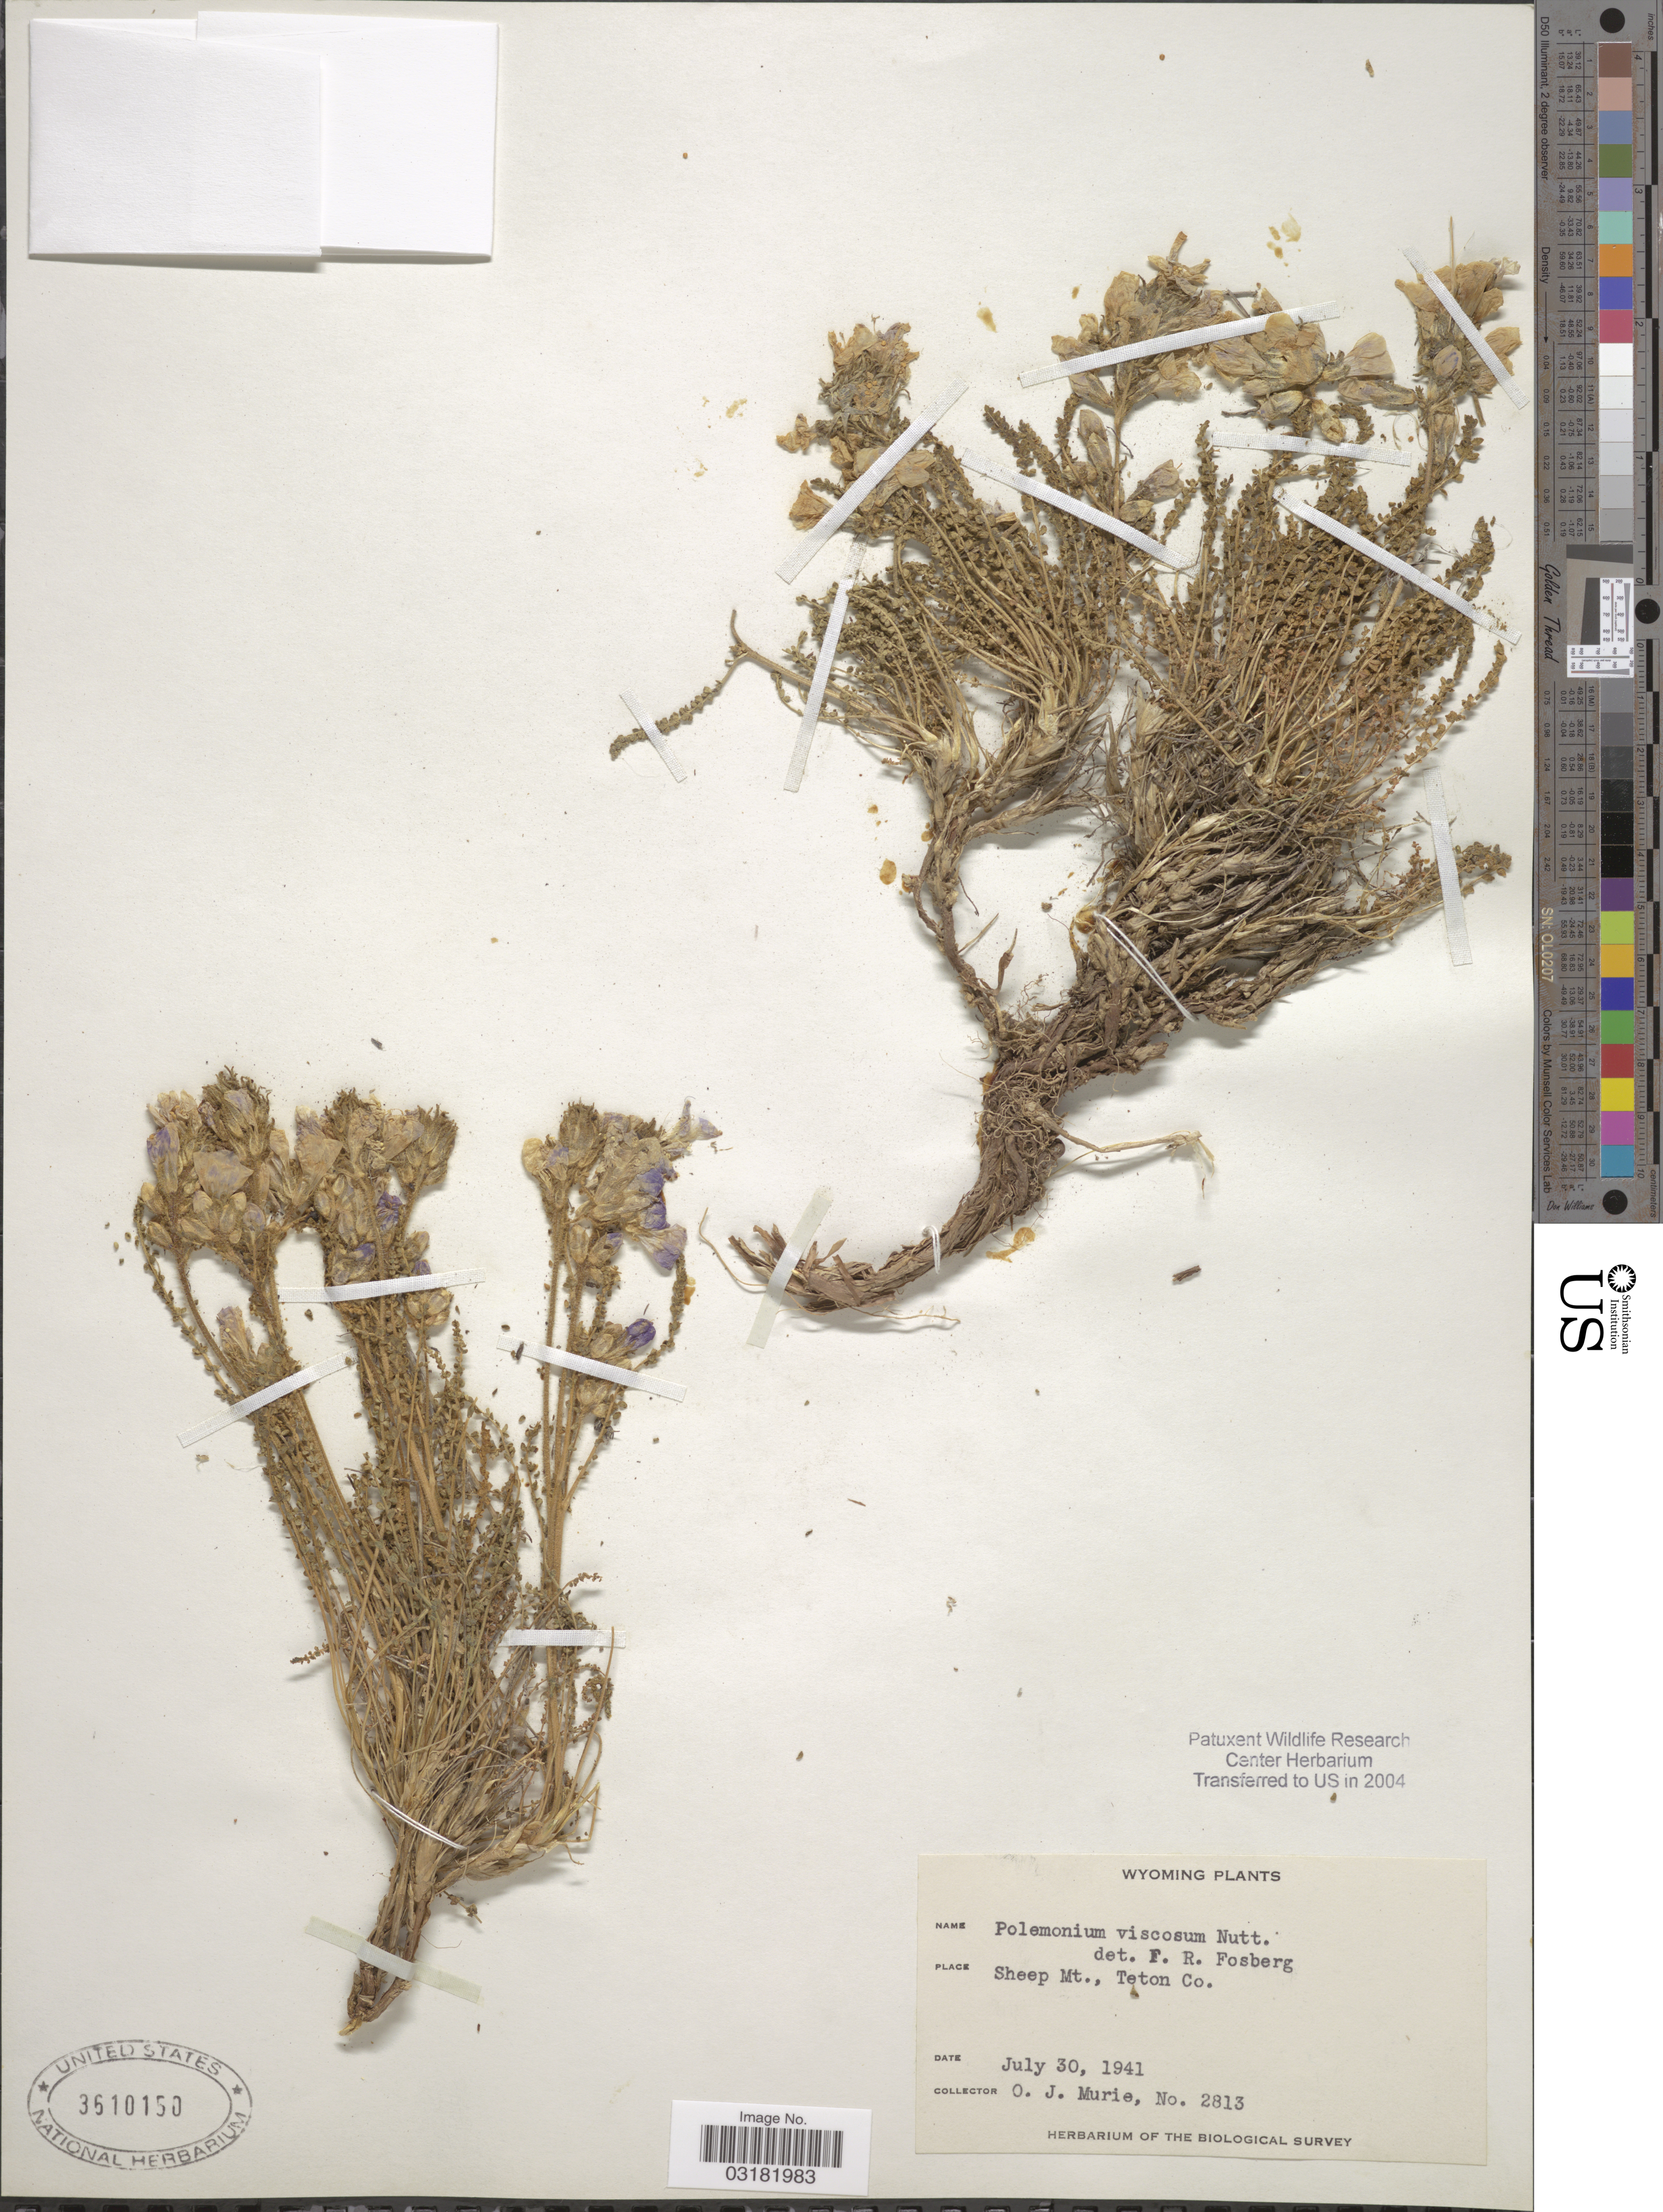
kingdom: Plantae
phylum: Tracheophyta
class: Magnoliopsida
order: Ericales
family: Polemoniaceae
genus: Polemonium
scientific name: Polemonium viscosum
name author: Nutt.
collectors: O. Murie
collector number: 2813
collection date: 1941-07-30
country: United States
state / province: Wyoming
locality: Sheep Mt., Teton Co.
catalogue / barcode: US 3610150